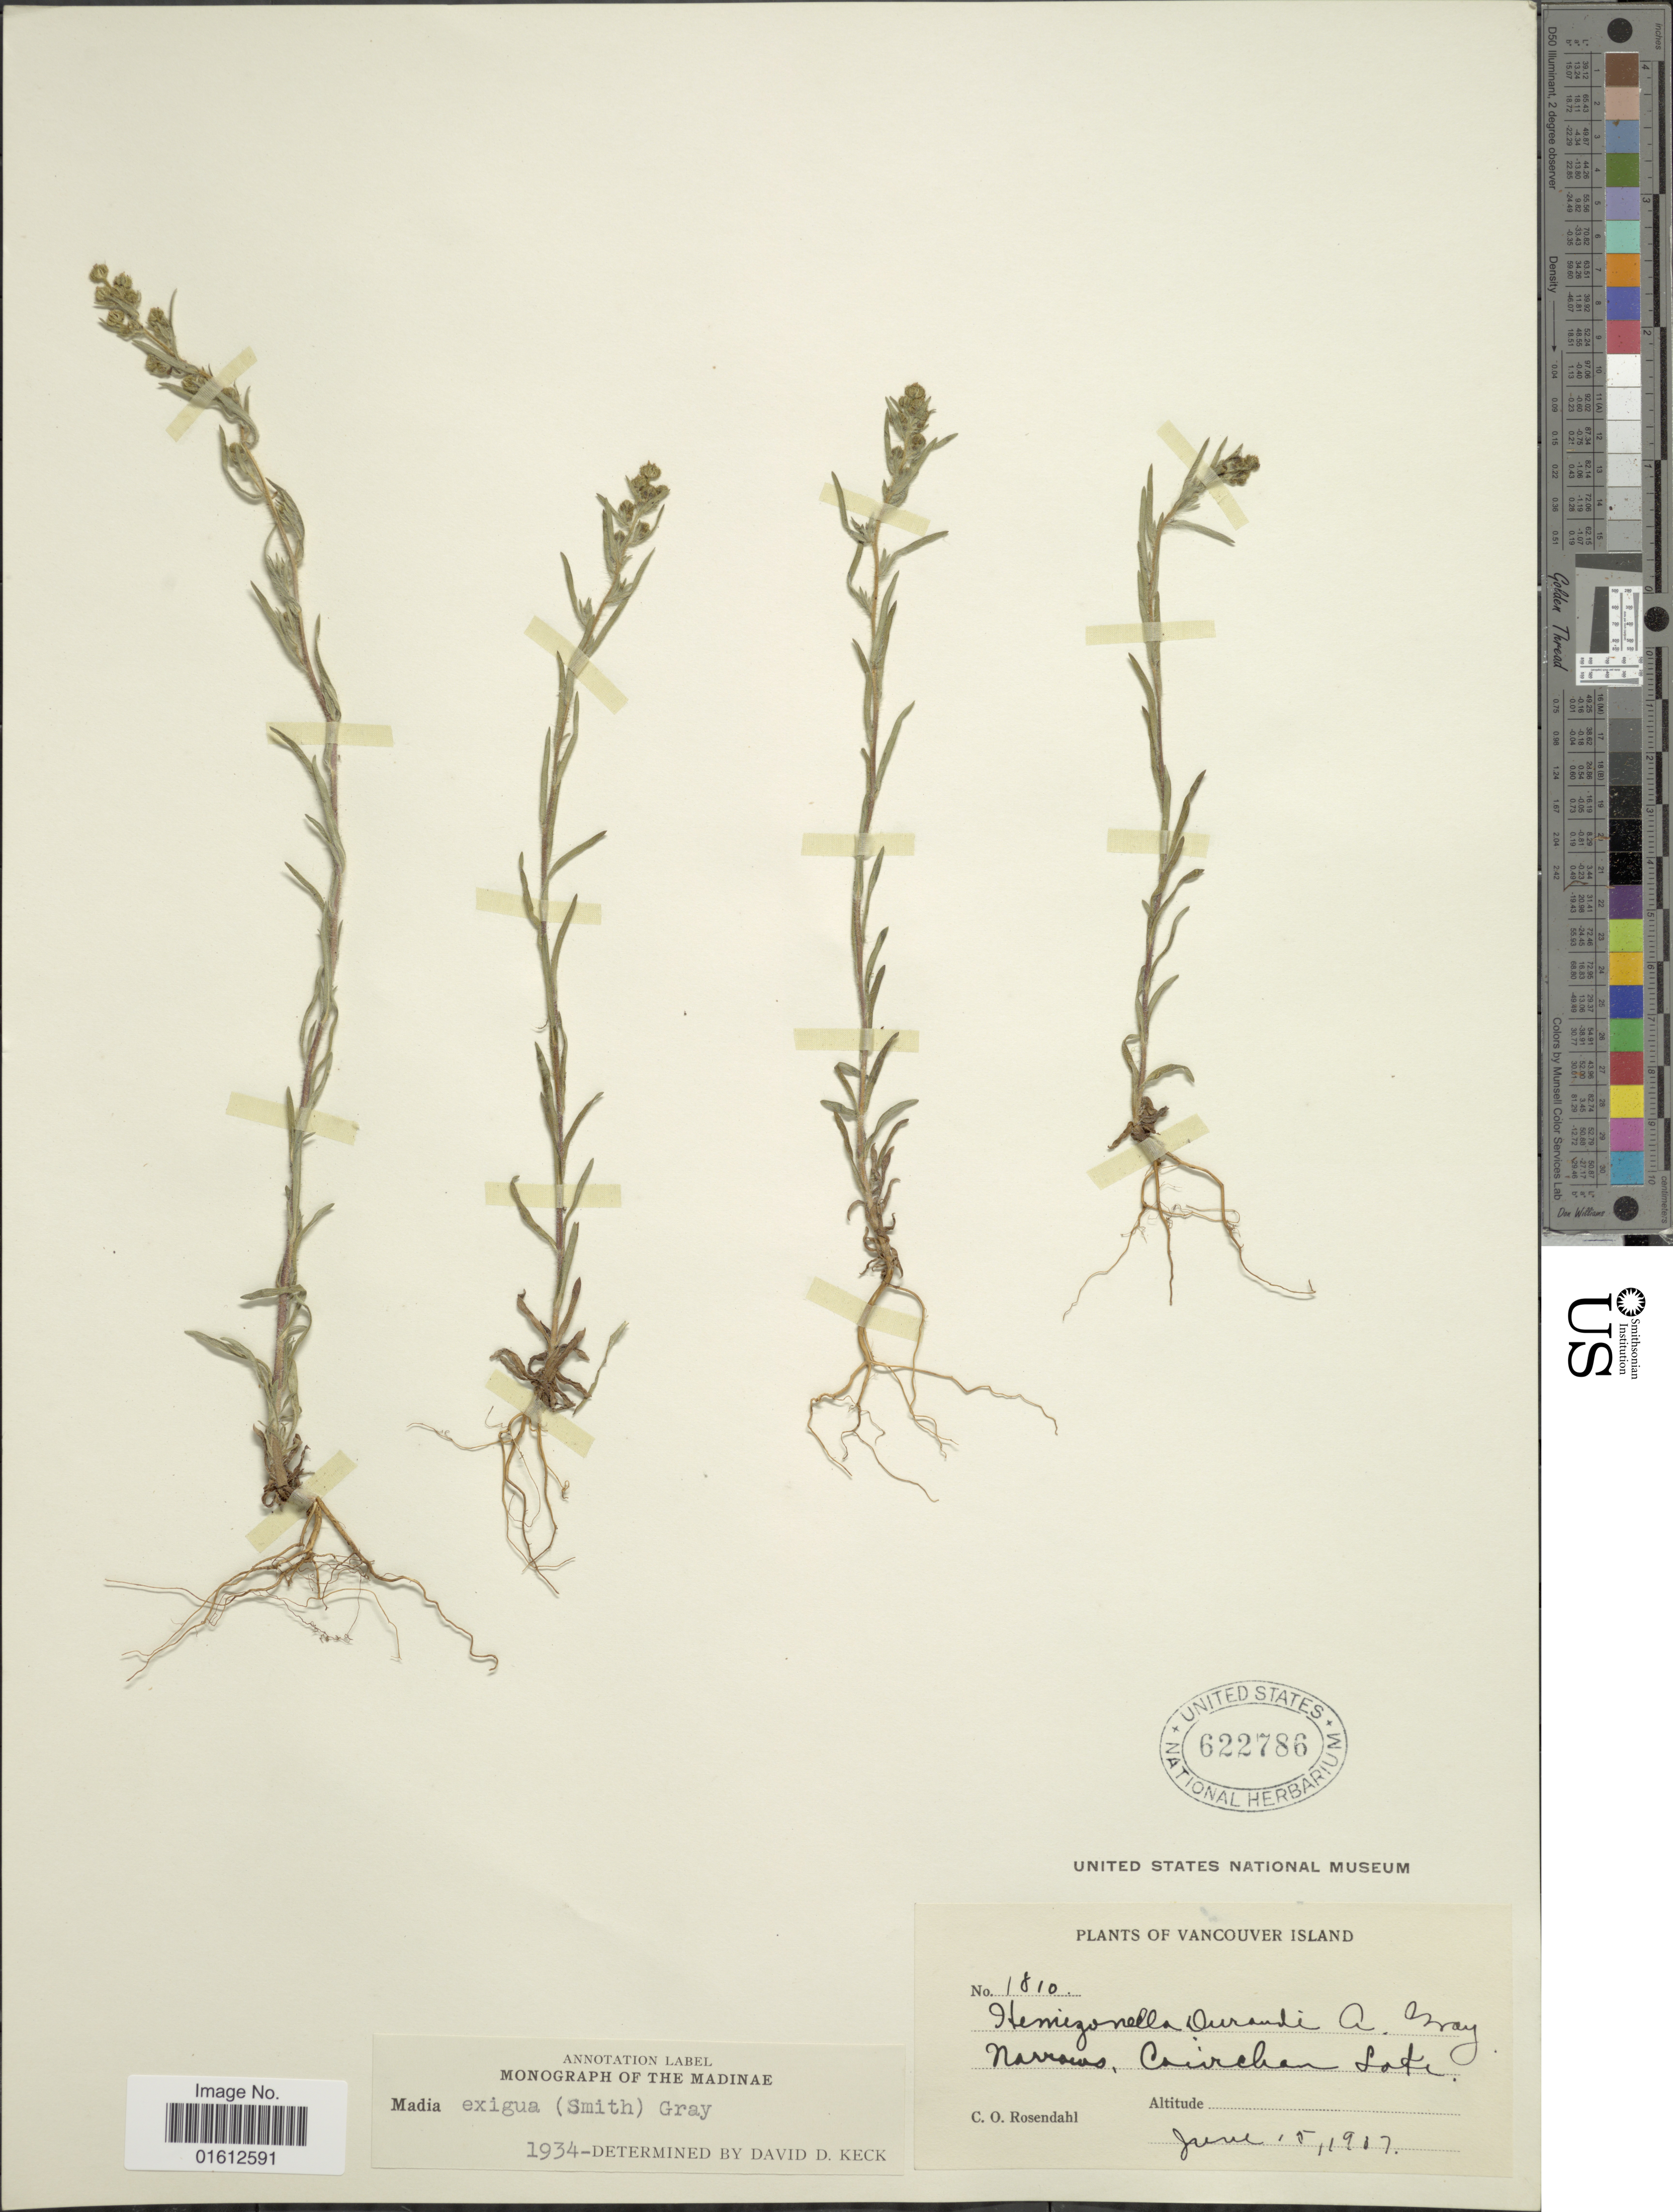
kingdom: Plantae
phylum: Tracheophyta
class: Magnoliopsida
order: Asterales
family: Asteraceae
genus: Madia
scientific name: Madia exigua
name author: (Sm.) A. Gray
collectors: C. O. Rosendahl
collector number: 1810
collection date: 1907-06-15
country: Canada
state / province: British Columbia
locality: Vancouver Island. Narrows, Cowichan Lake.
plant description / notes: Precise locality edit: Corrected "Cairchan Lake" to "Cowichan Lake."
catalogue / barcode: US 622786